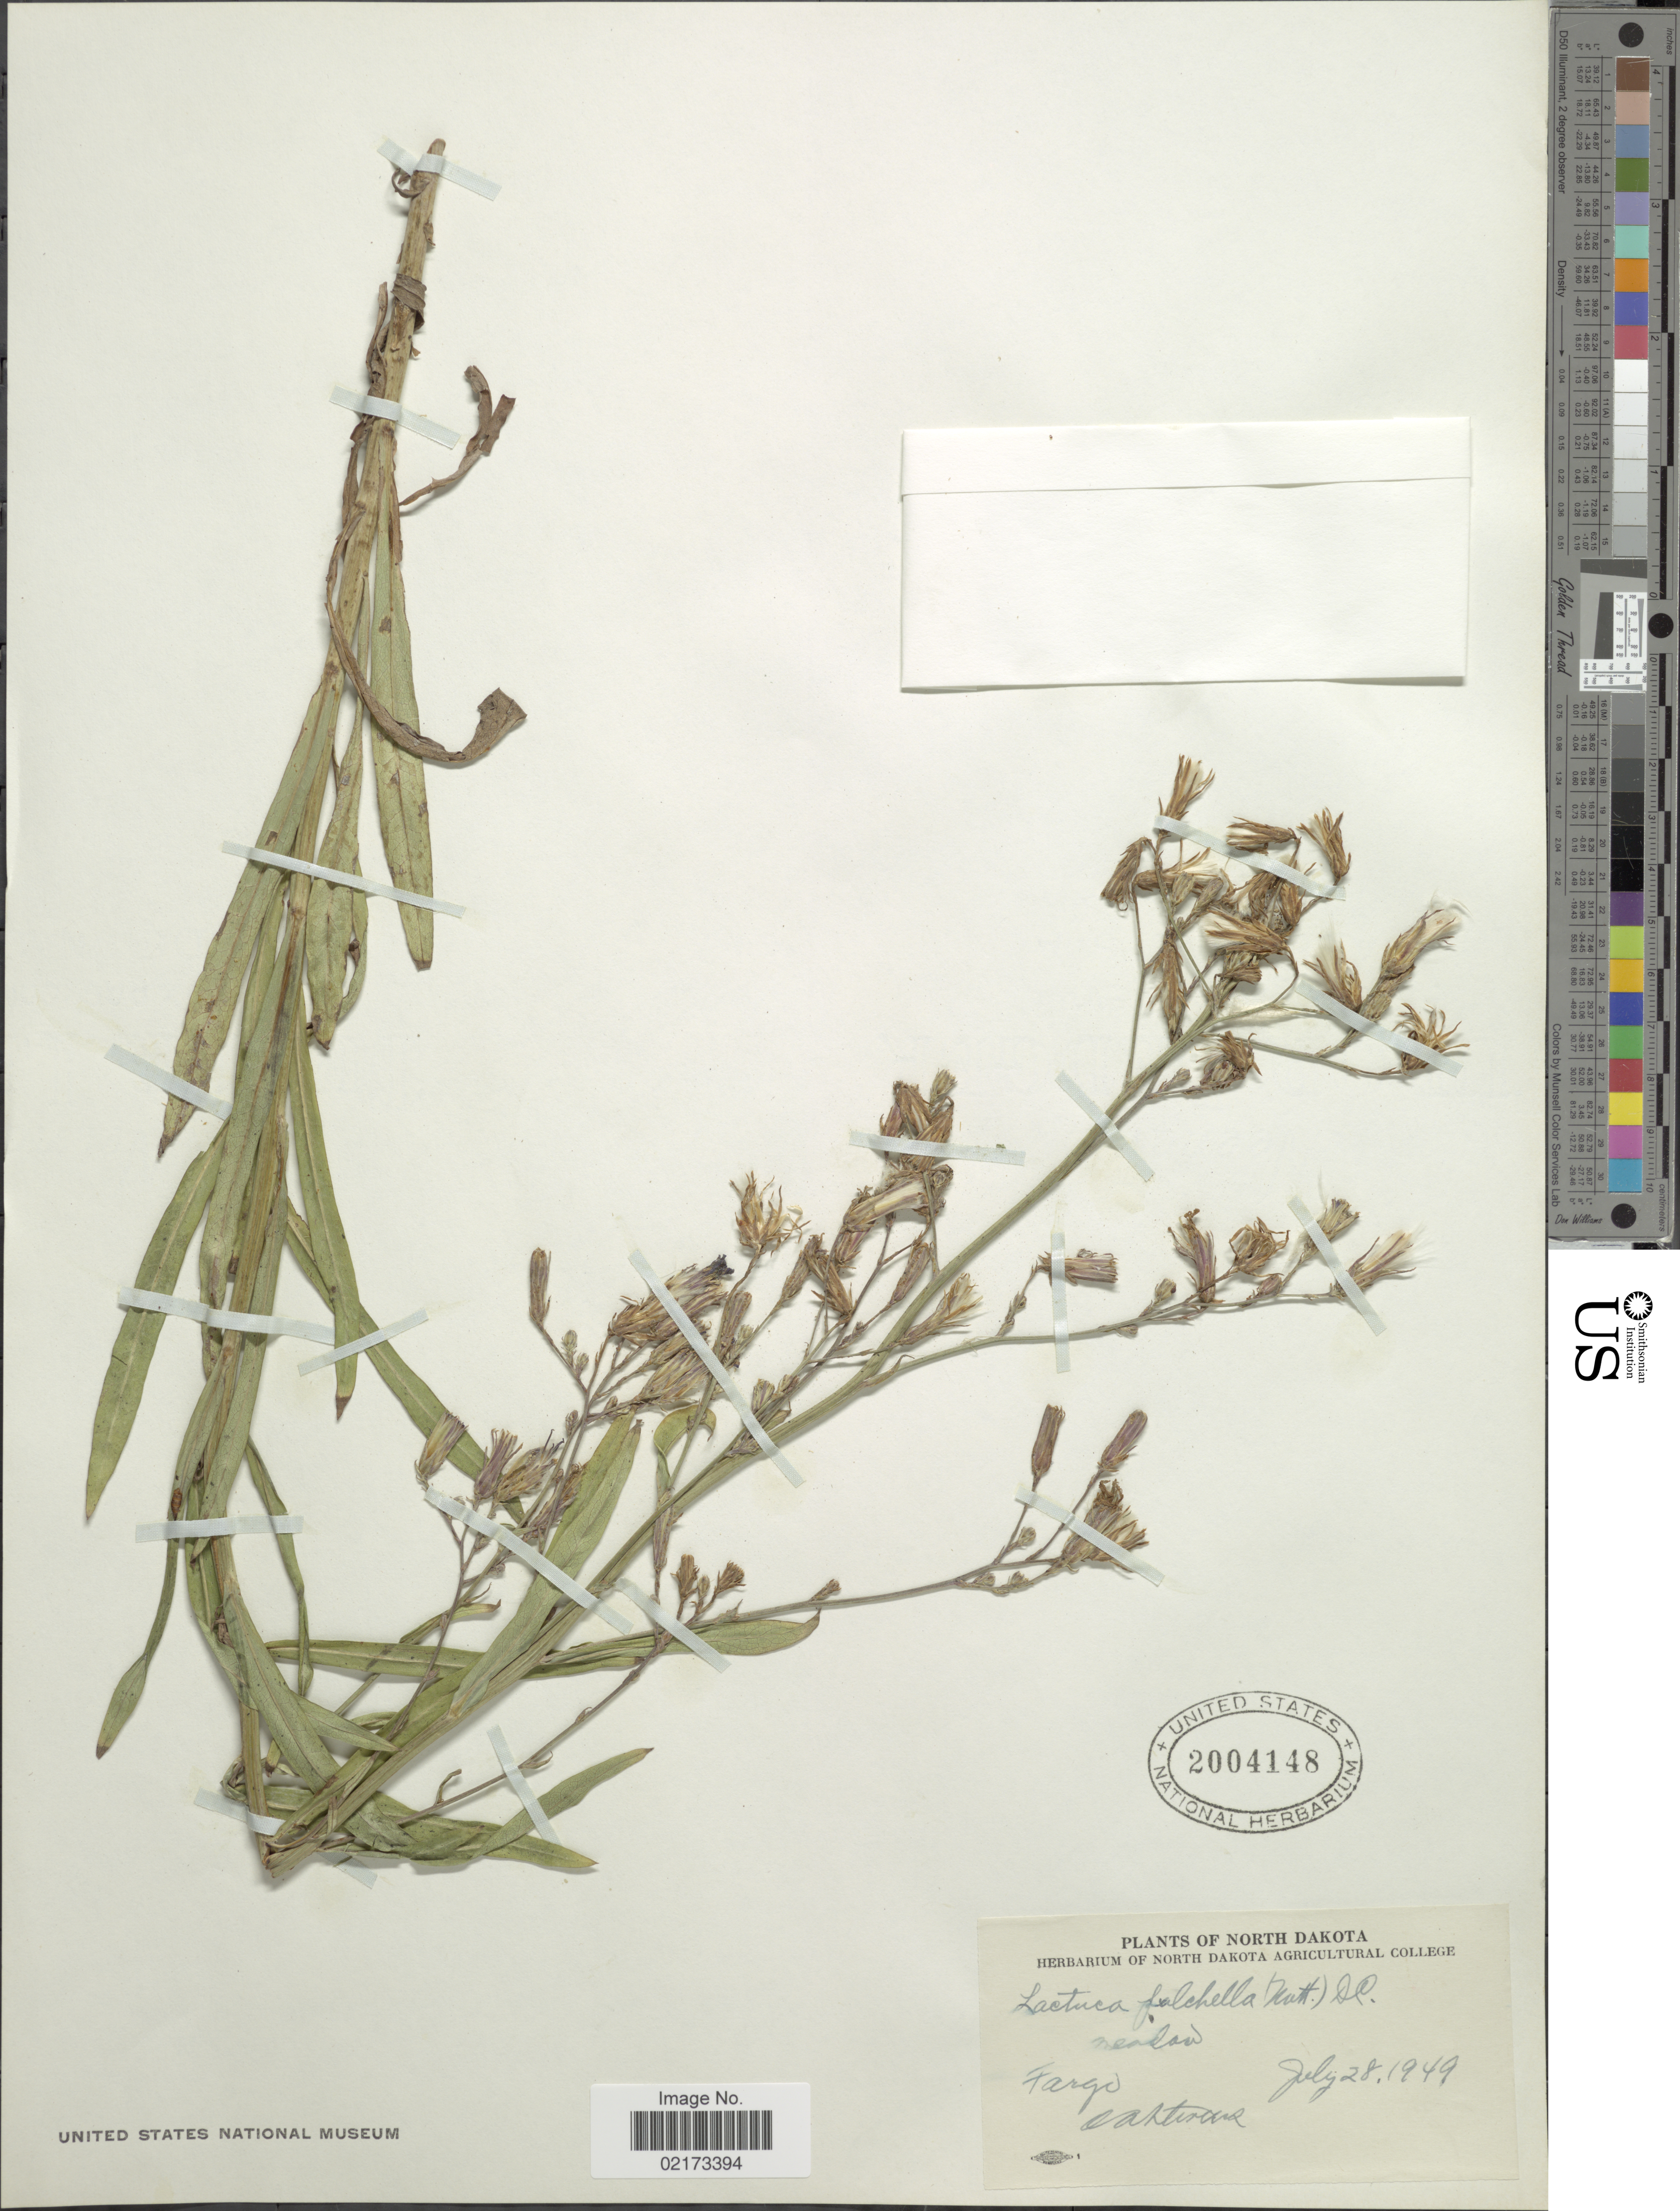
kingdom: Plantae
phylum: Tracheophyta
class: Magnoliopsida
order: Asterales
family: Asteraceae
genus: Lactuca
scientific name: Lactuca tatarica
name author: (L.) C.A. Mey.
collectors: O. A. Stevens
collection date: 1949-07-28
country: United States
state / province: North Dakota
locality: Fargo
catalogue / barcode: US 2004148